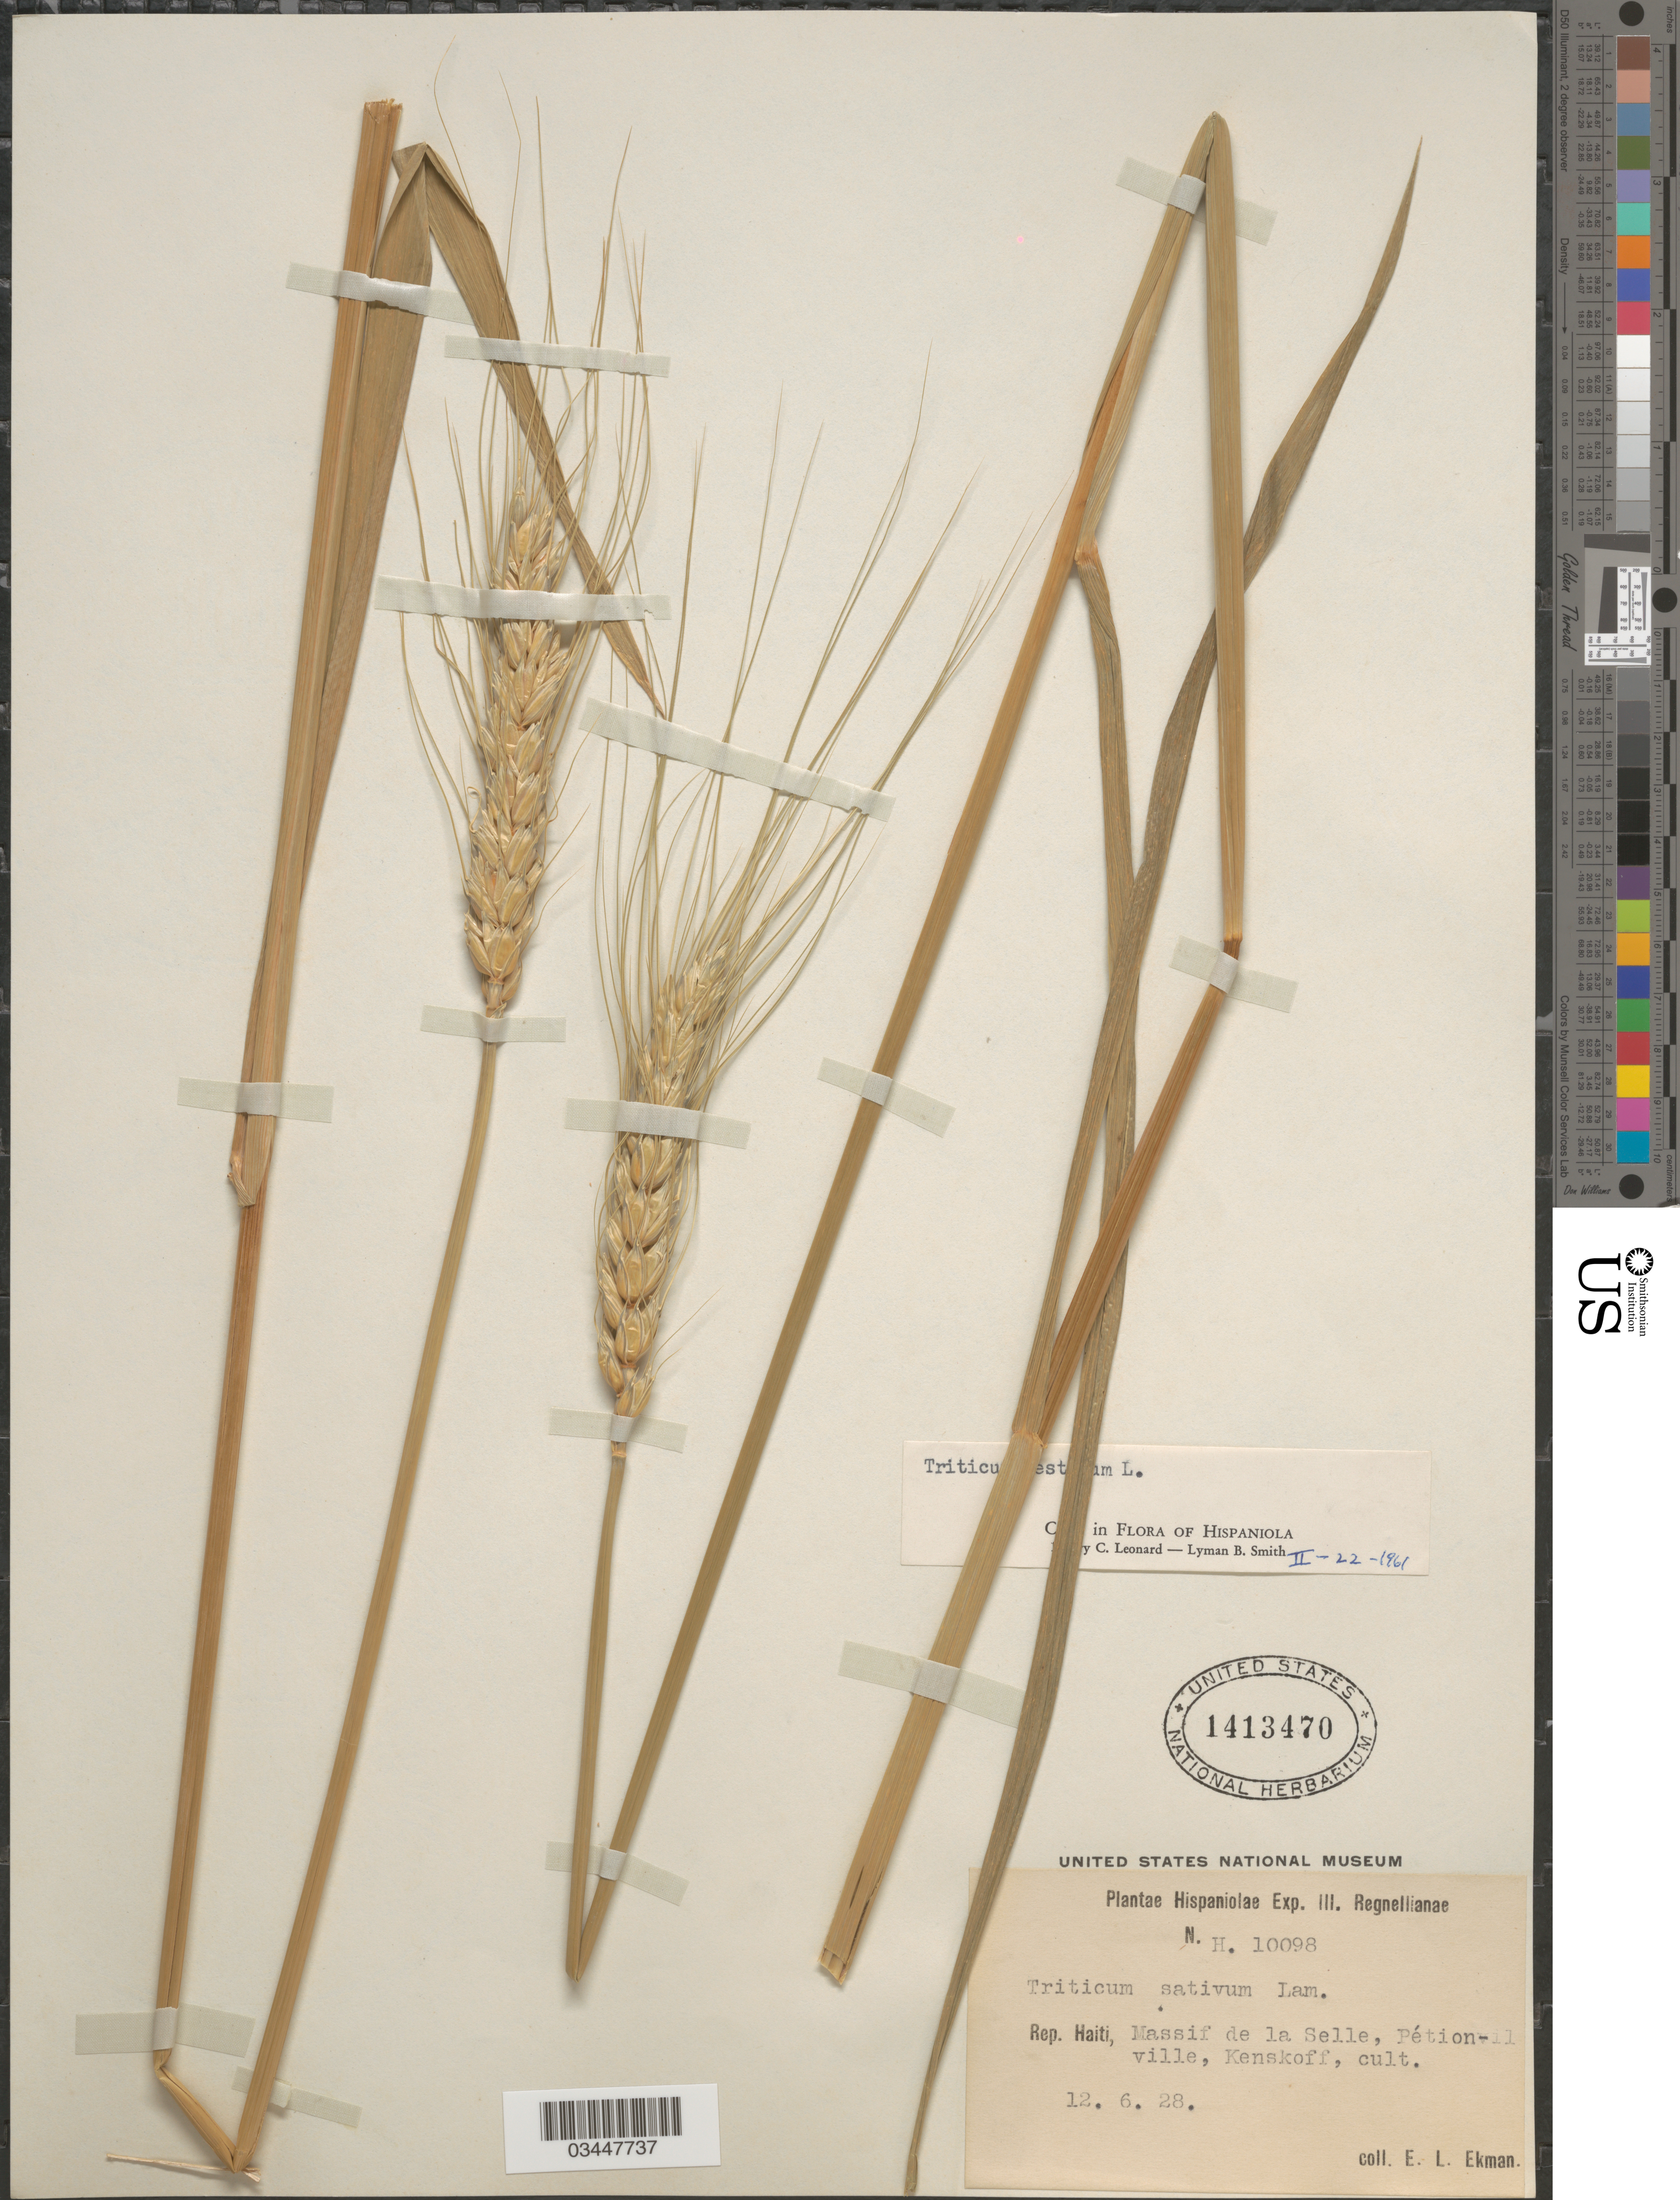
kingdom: Plantae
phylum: Tracheophyta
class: Liliopsida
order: Poales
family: Poaceae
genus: Triticum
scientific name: Triticum aestivum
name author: L.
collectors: E. L. Ekman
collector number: H.10098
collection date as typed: Transcribed d/m/y: 12/6/28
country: Haiti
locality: Hispaniolae Exp. III. Regnellianae. Rep. Haiti, Massif de la Selle, Pétionville, Kenskoff, cult.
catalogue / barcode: US 1413470